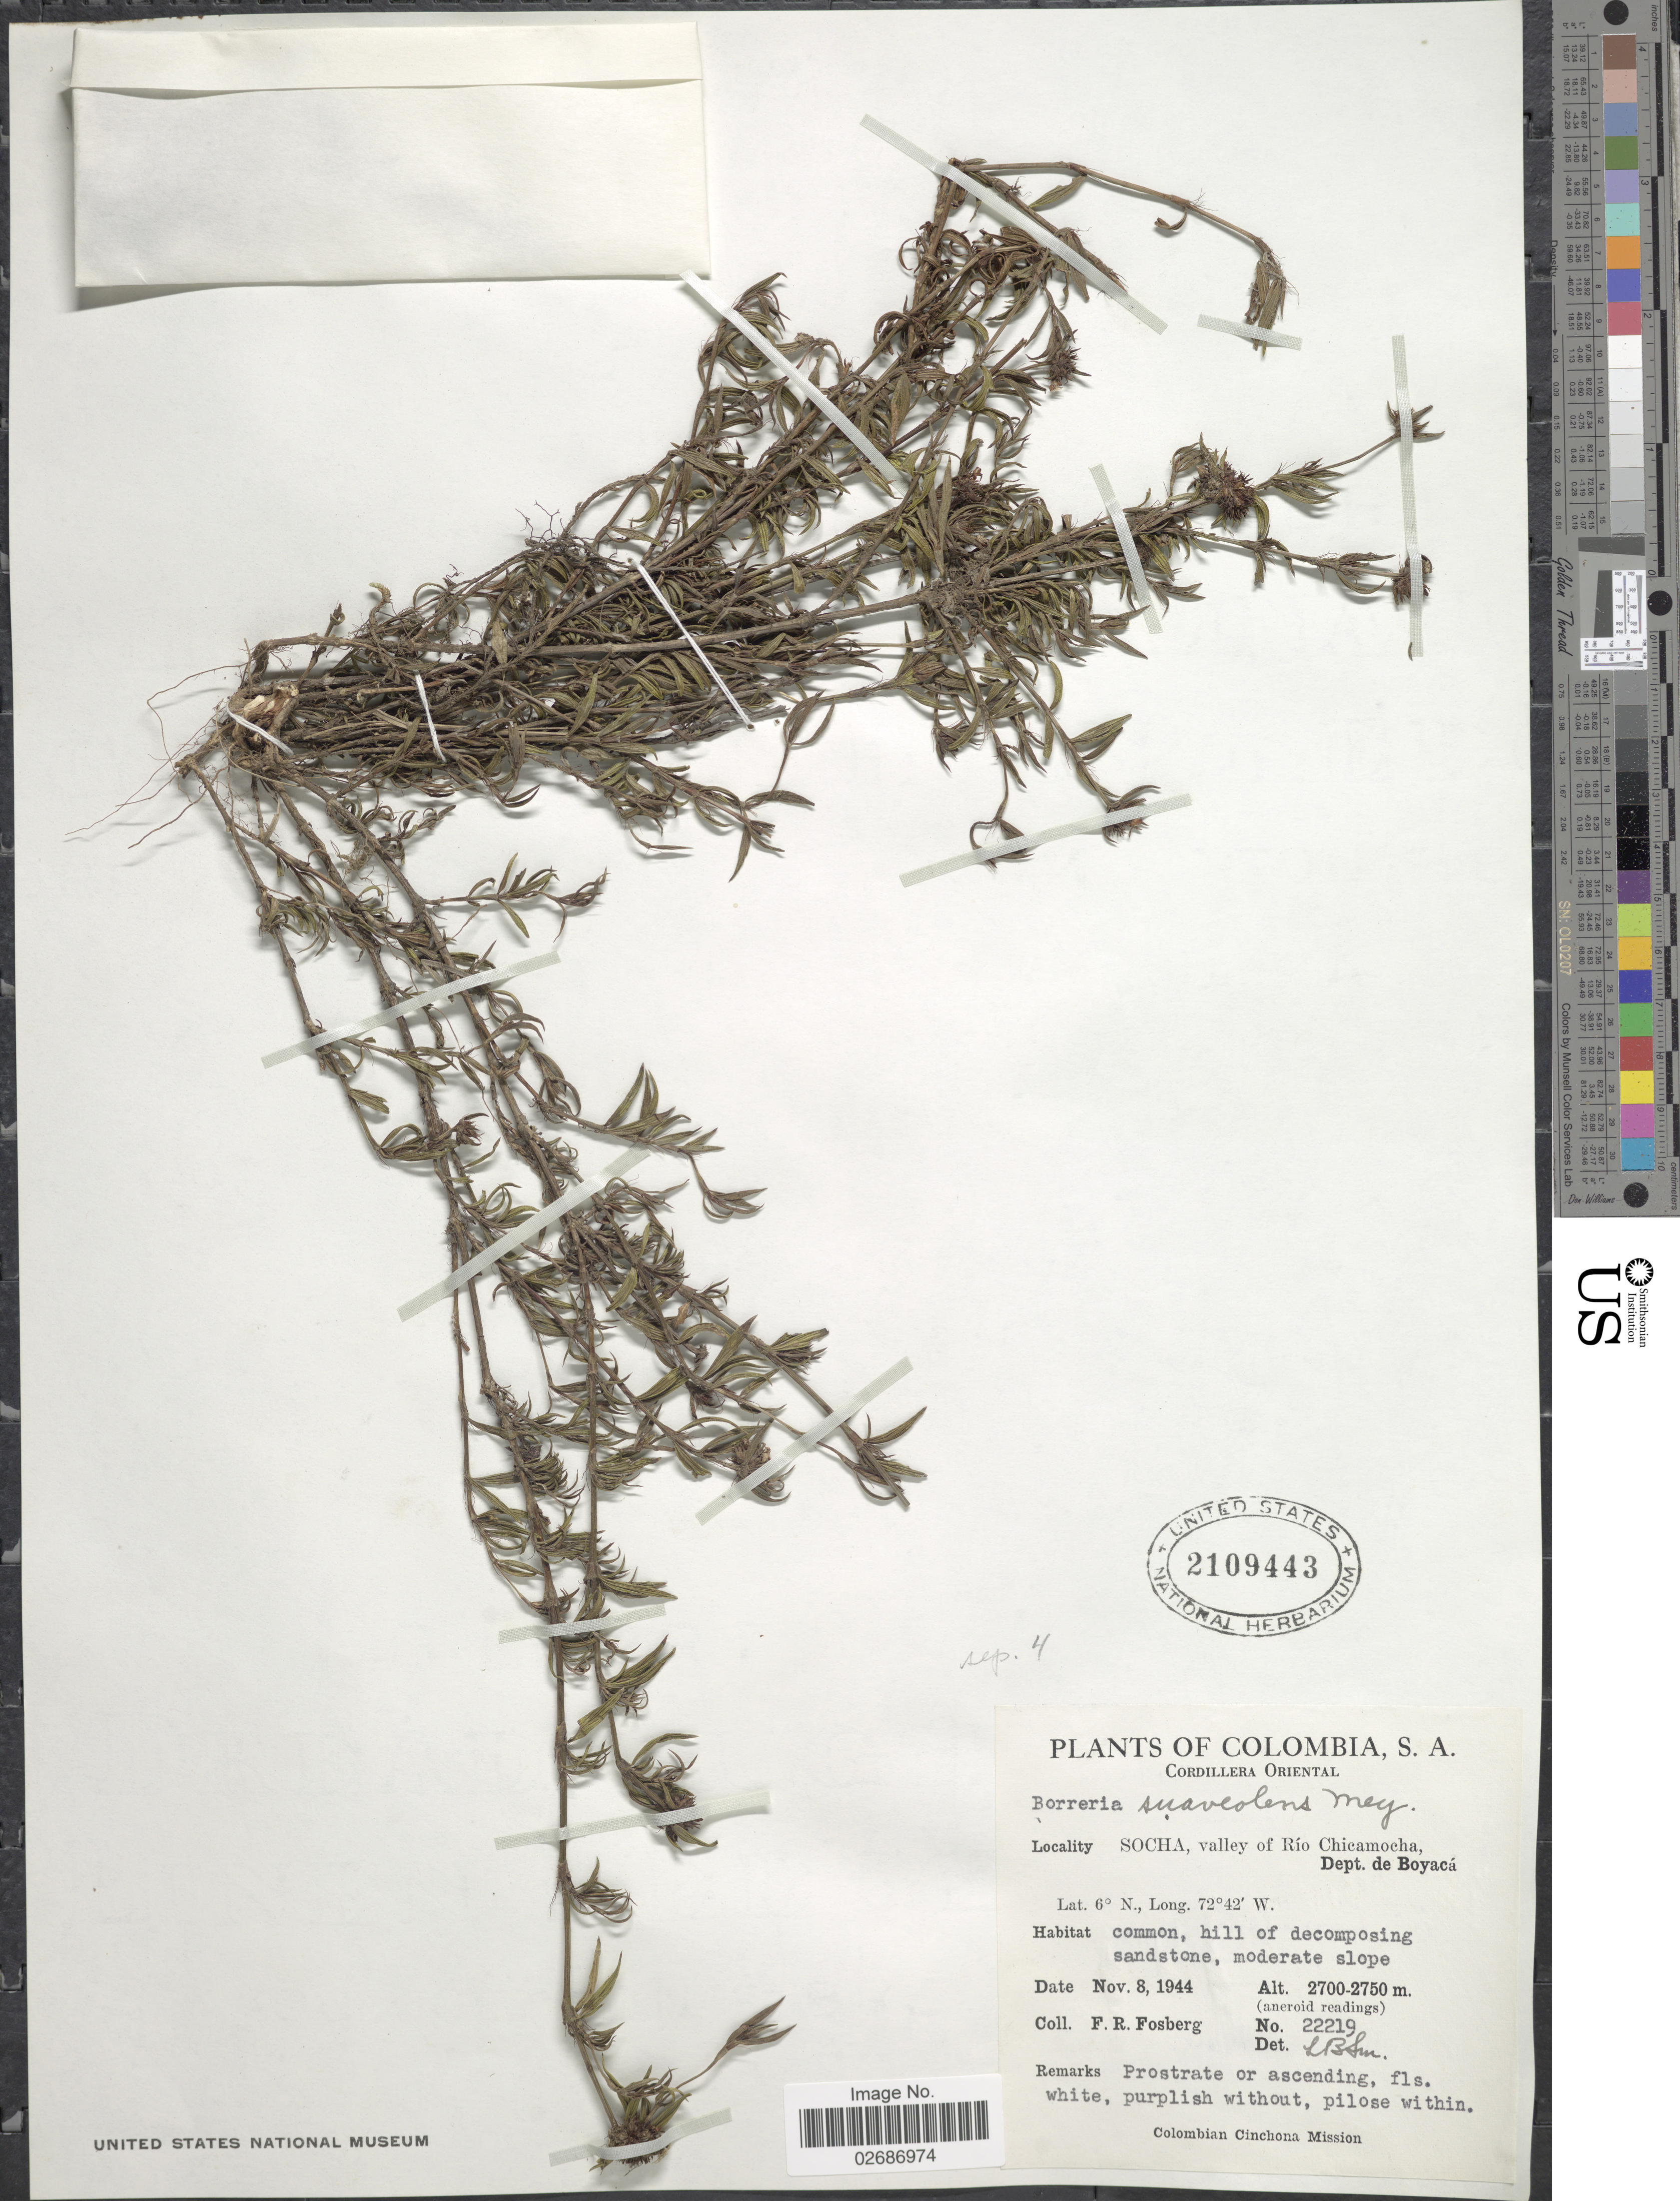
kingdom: Plantae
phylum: Tracheophyta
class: Magnoliopsida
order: Gentianales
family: Rubiaceae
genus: Borreria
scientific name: Borreria suaveolens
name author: G. Mey.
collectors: F. R. Fosberg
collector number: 22219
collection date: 1944-11-08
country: Colombia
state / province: Boyacá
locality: Cordillera Oriental, Socha, valley of Rio Chicamocha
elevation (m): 2700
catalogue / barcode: US 2109443